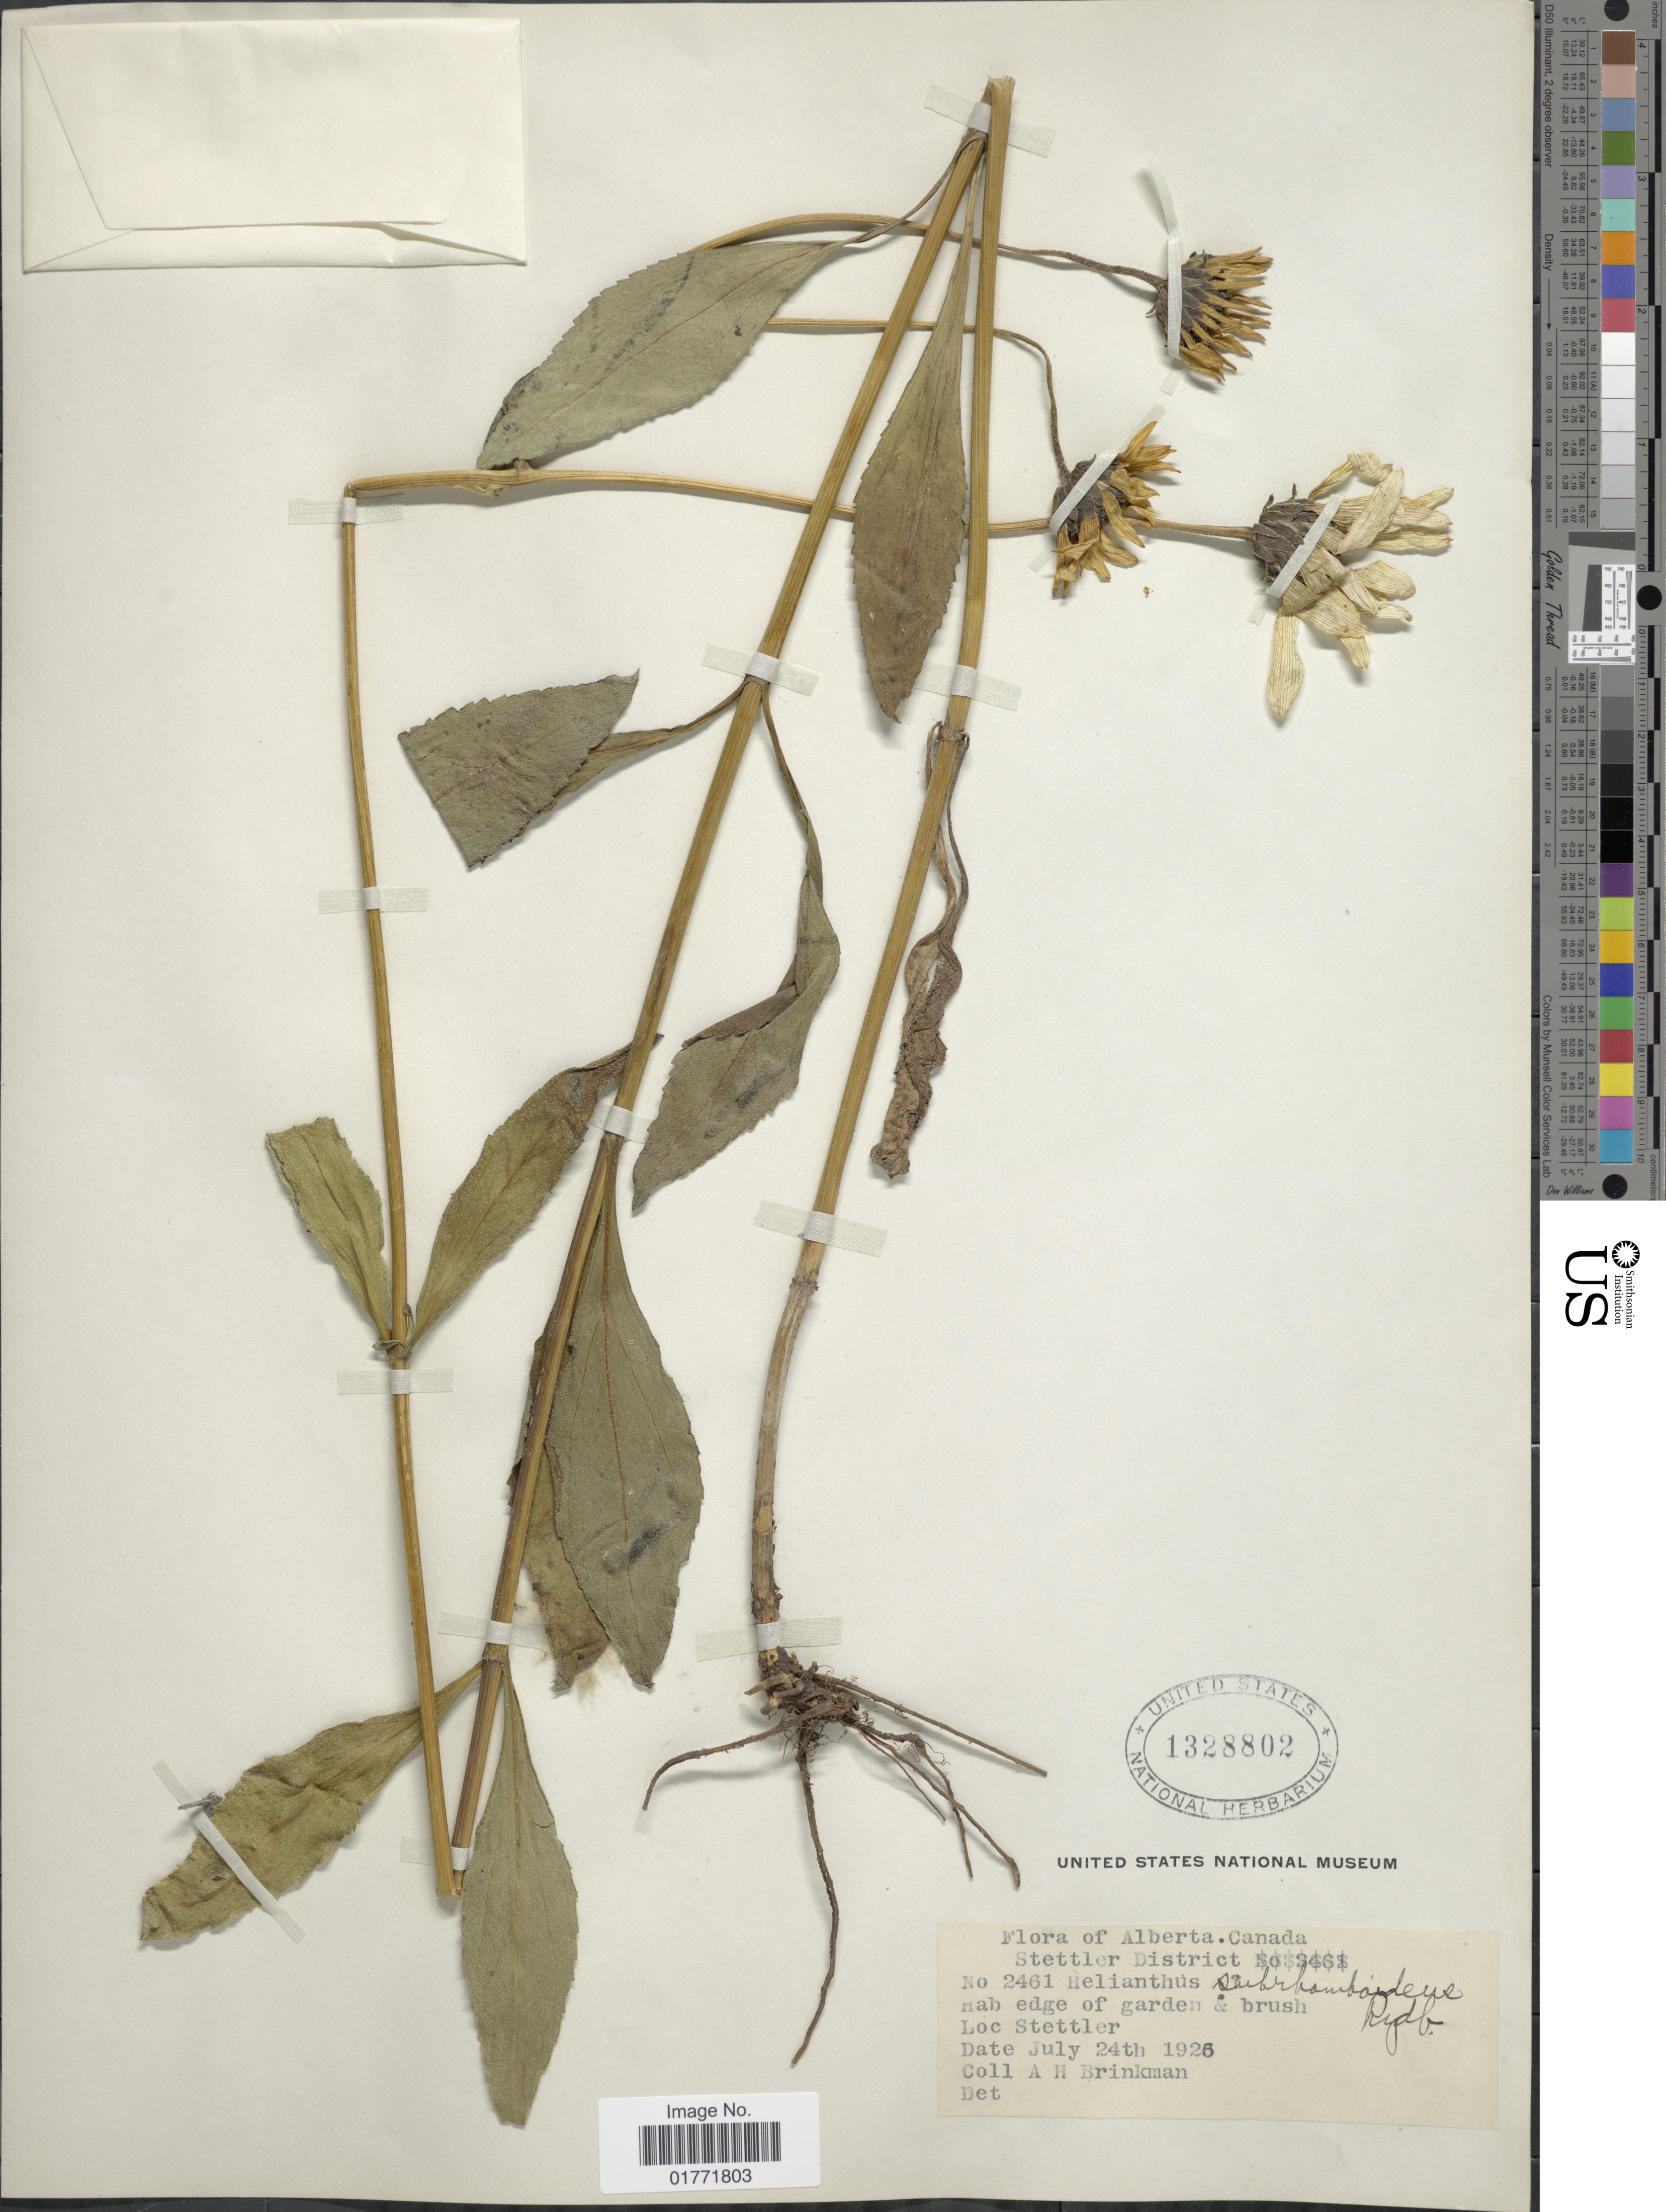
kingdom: Plantae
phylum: Tracheophyta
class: Magnoliopsida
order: Asterales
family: Asteraceae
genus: Helianthus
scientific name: Helianthus subrhomboideus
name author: Rydb.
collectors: A. Brinkman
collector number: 2461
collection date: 1925-07-24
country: Canada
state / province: Alberta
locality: Alberta, Canada, Stettler District. Stettler.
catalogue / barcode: US 1328802